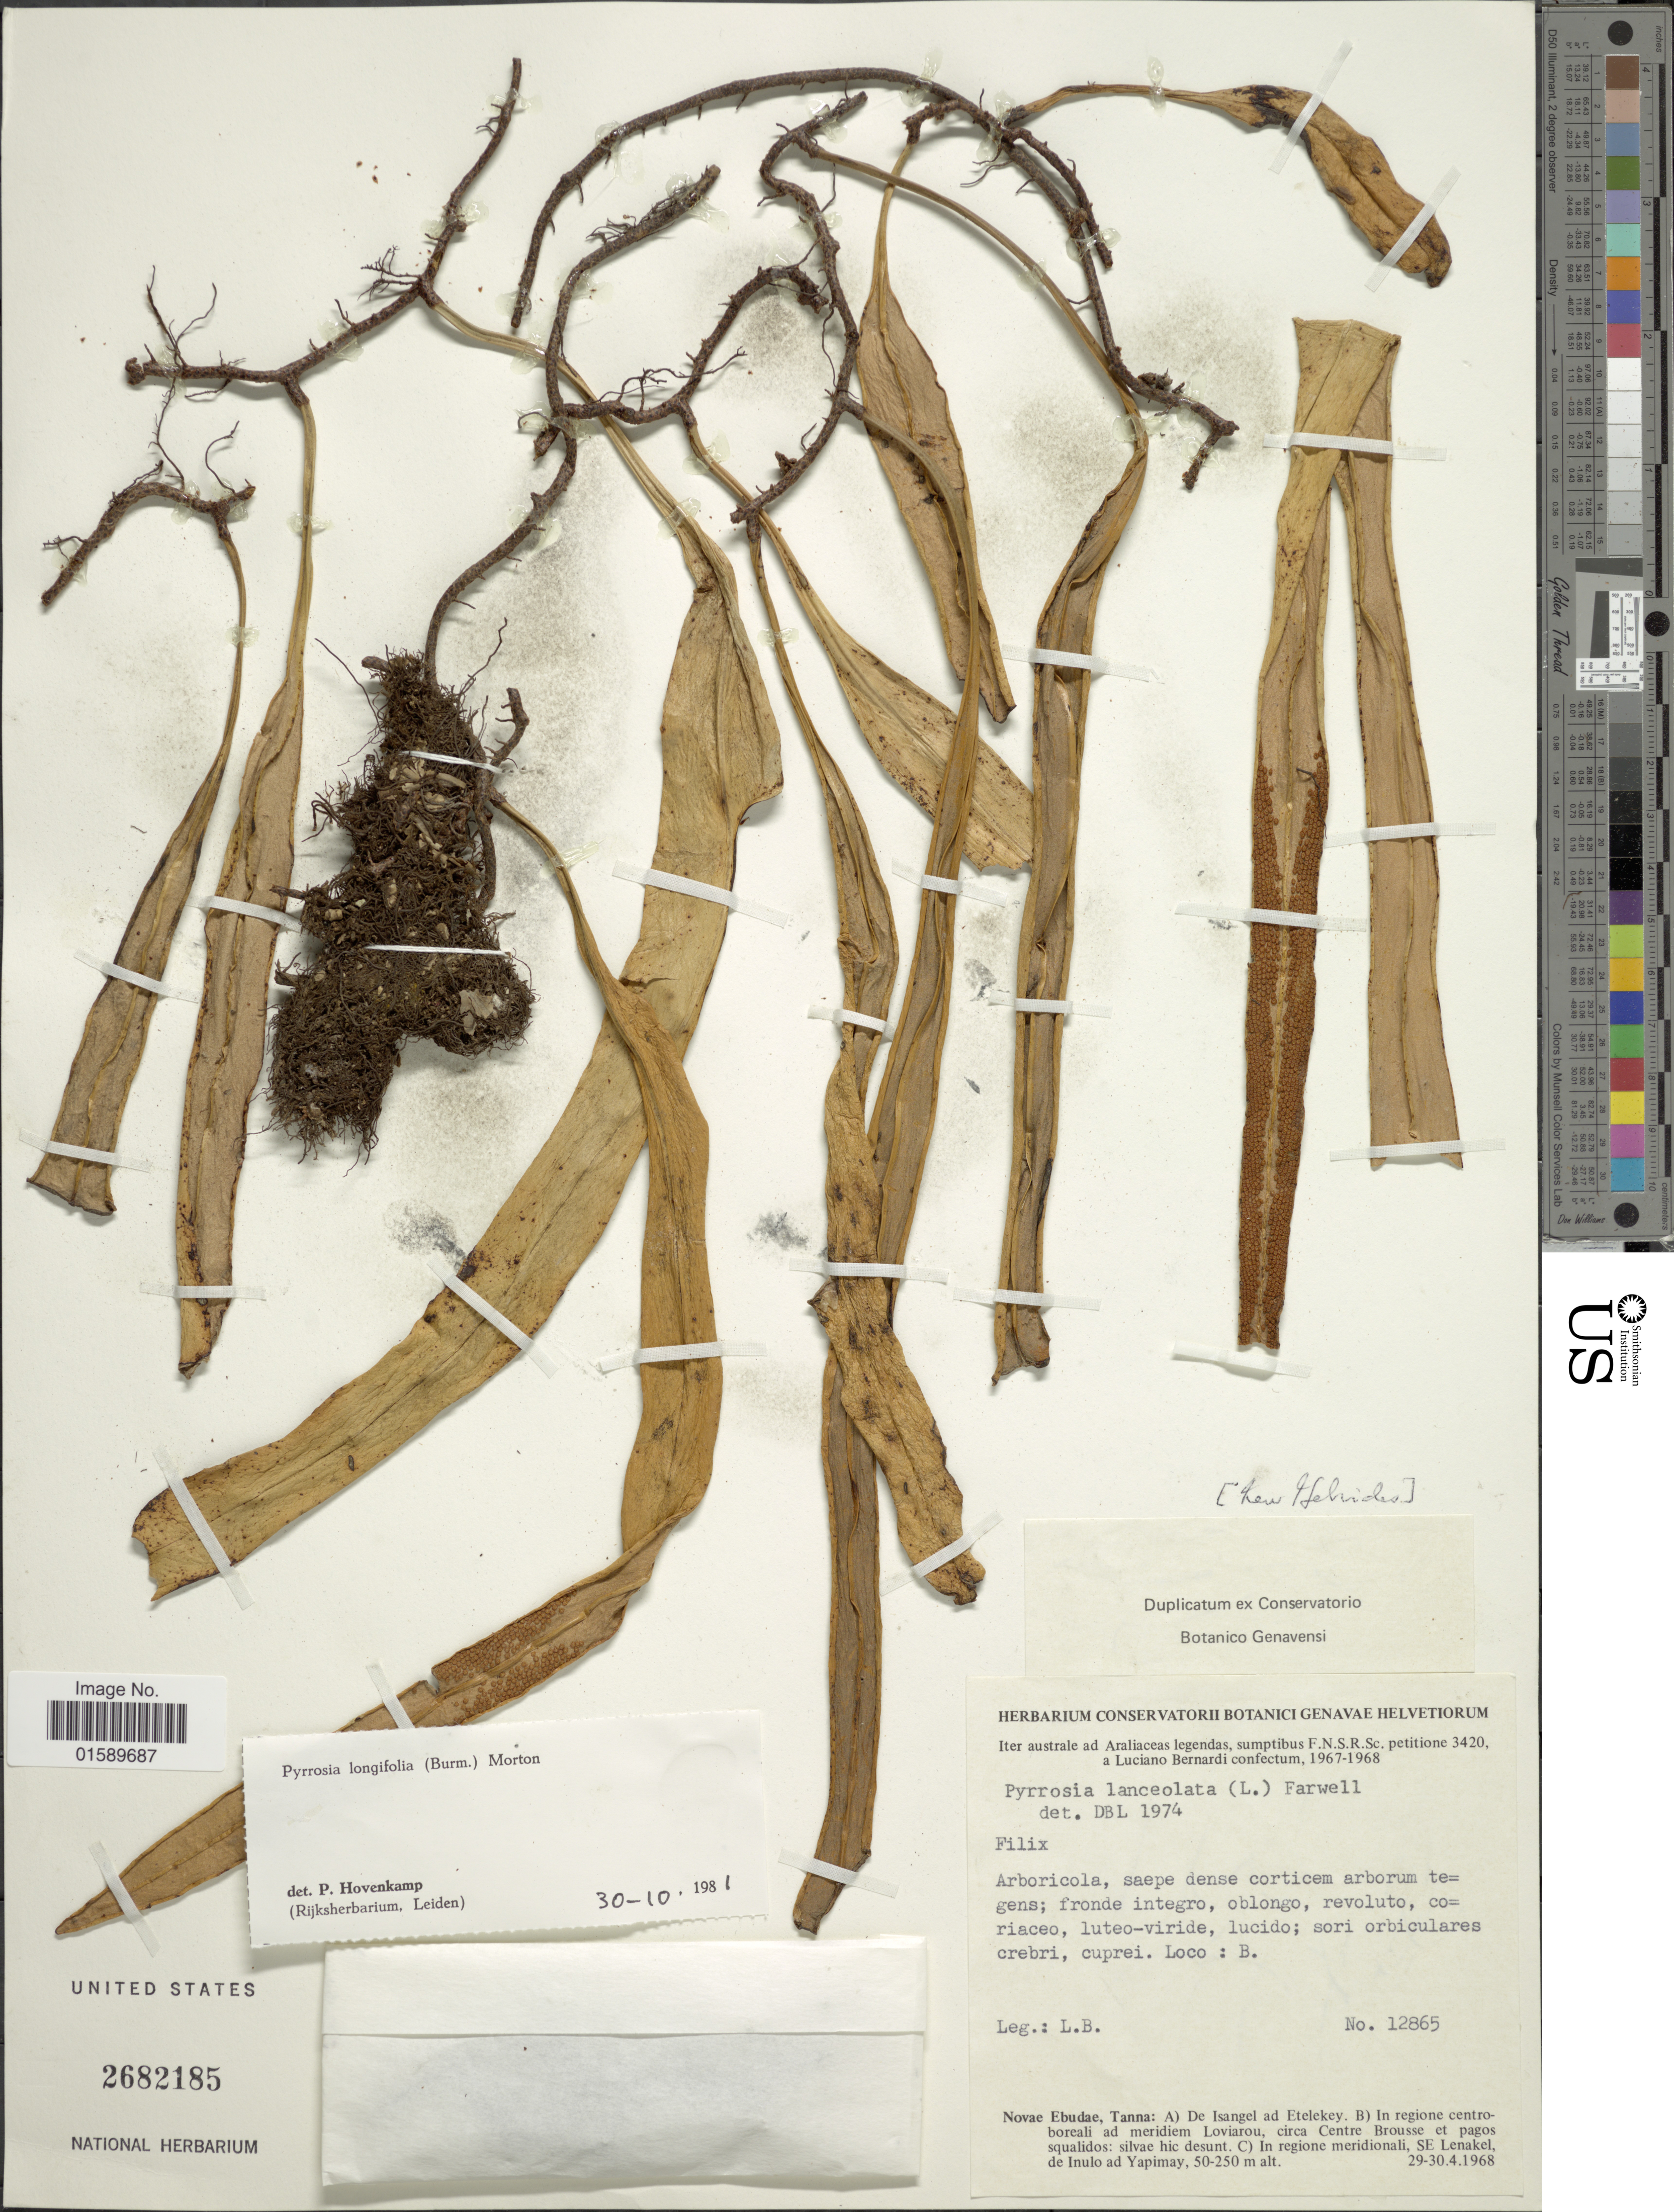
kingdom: Plantae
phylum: Tracheophyta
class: Polypodiopsida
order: Polypodiales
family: Polypodiaceae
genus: Pyrrosia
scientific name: Pyrrosia longifolia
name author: (Burm. f.) C.V. Morton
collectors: L. Bernardi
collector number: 12865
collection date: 1968-04-29/1968-04-30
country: Vanuatu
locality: Ebudae, Tanna: A) De Isangel ad Etelekey. B) Inregione centroboreali ad meridiem Loviarou, circa Centre Brousse et pagos squalidos: silvae hic descunt.C) In regione meridionali, SE Lenakel, in de Inulo ad Yapimay.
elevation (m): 50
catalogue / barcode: US 2682185